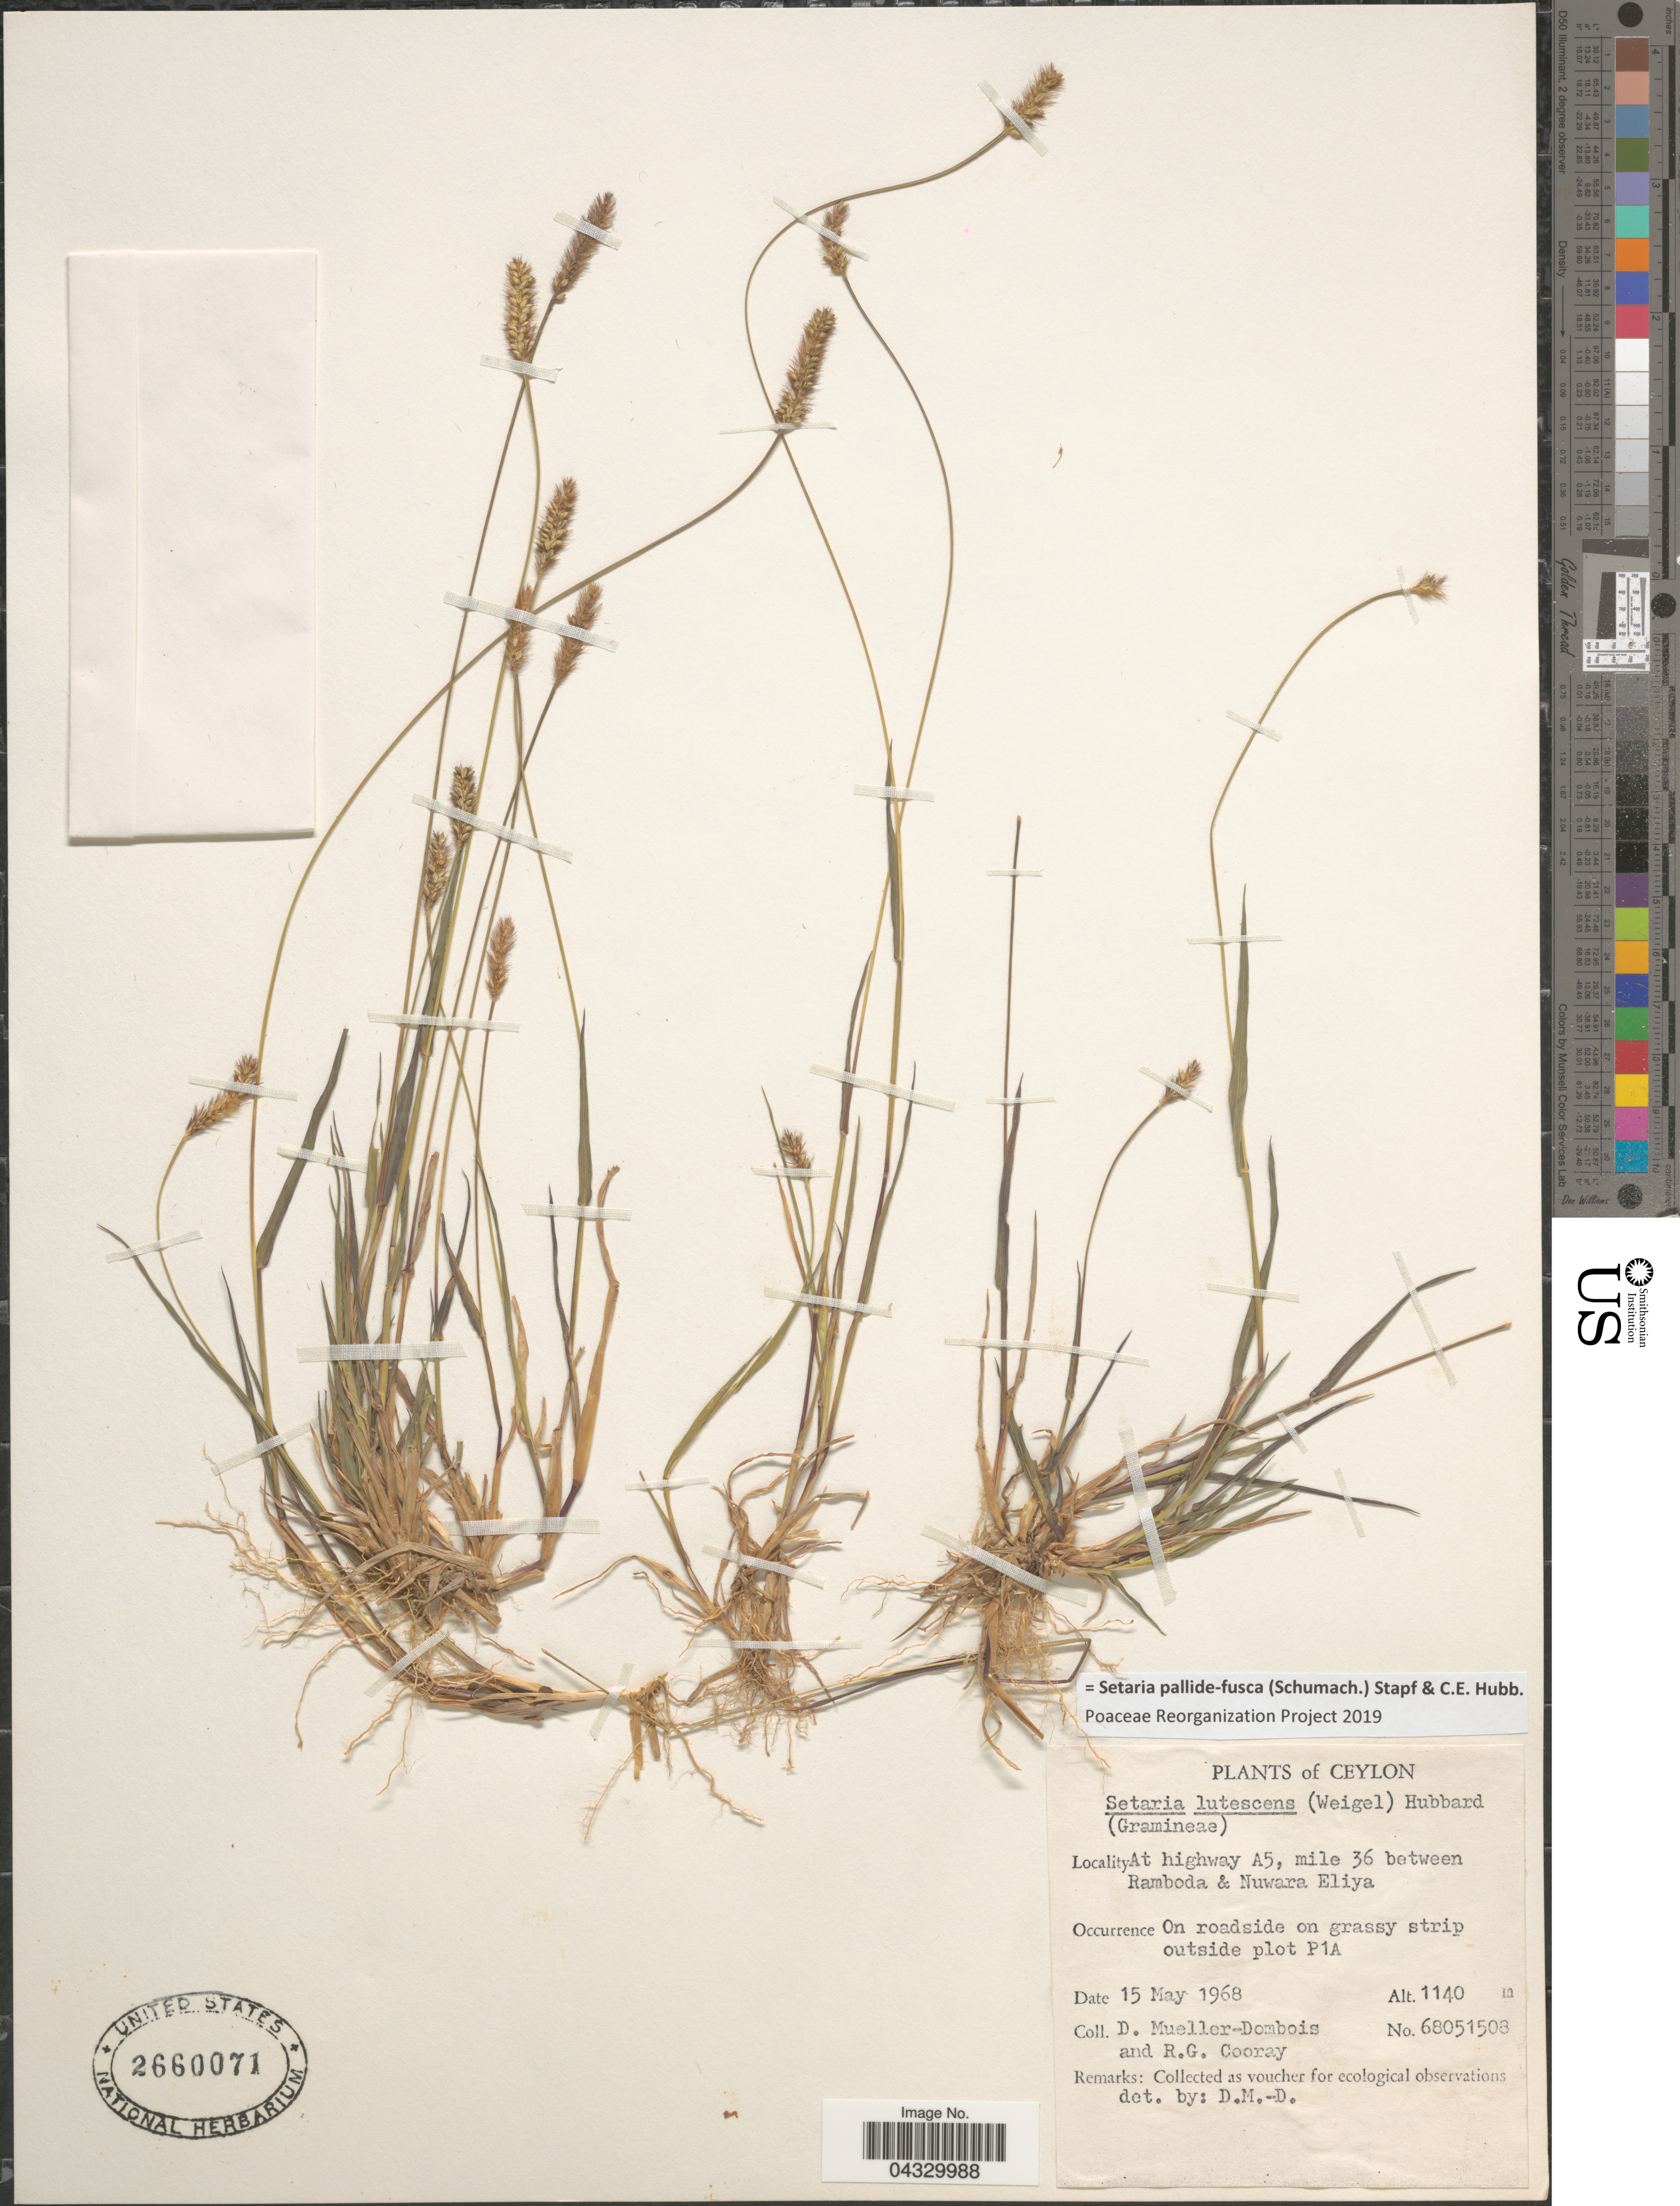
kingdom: Plantae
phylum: Tracheophyta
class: Liliopsida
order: Poales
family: Poaceae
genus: Setaria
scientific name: Setaria pallide-fusca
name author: (Schumach.) Stapf & C.E. Hubb.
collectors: D. Mueller-Dombois & R. Cooray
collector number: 68051508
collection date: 1968-05-15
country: Sri Lanka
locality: Ceylon. At highway A5, mile 36 between Ramboda & Nuwara Eliya. On roadside on grassy strip outside plot P1A.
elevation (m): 1140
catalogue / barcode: US 2660071